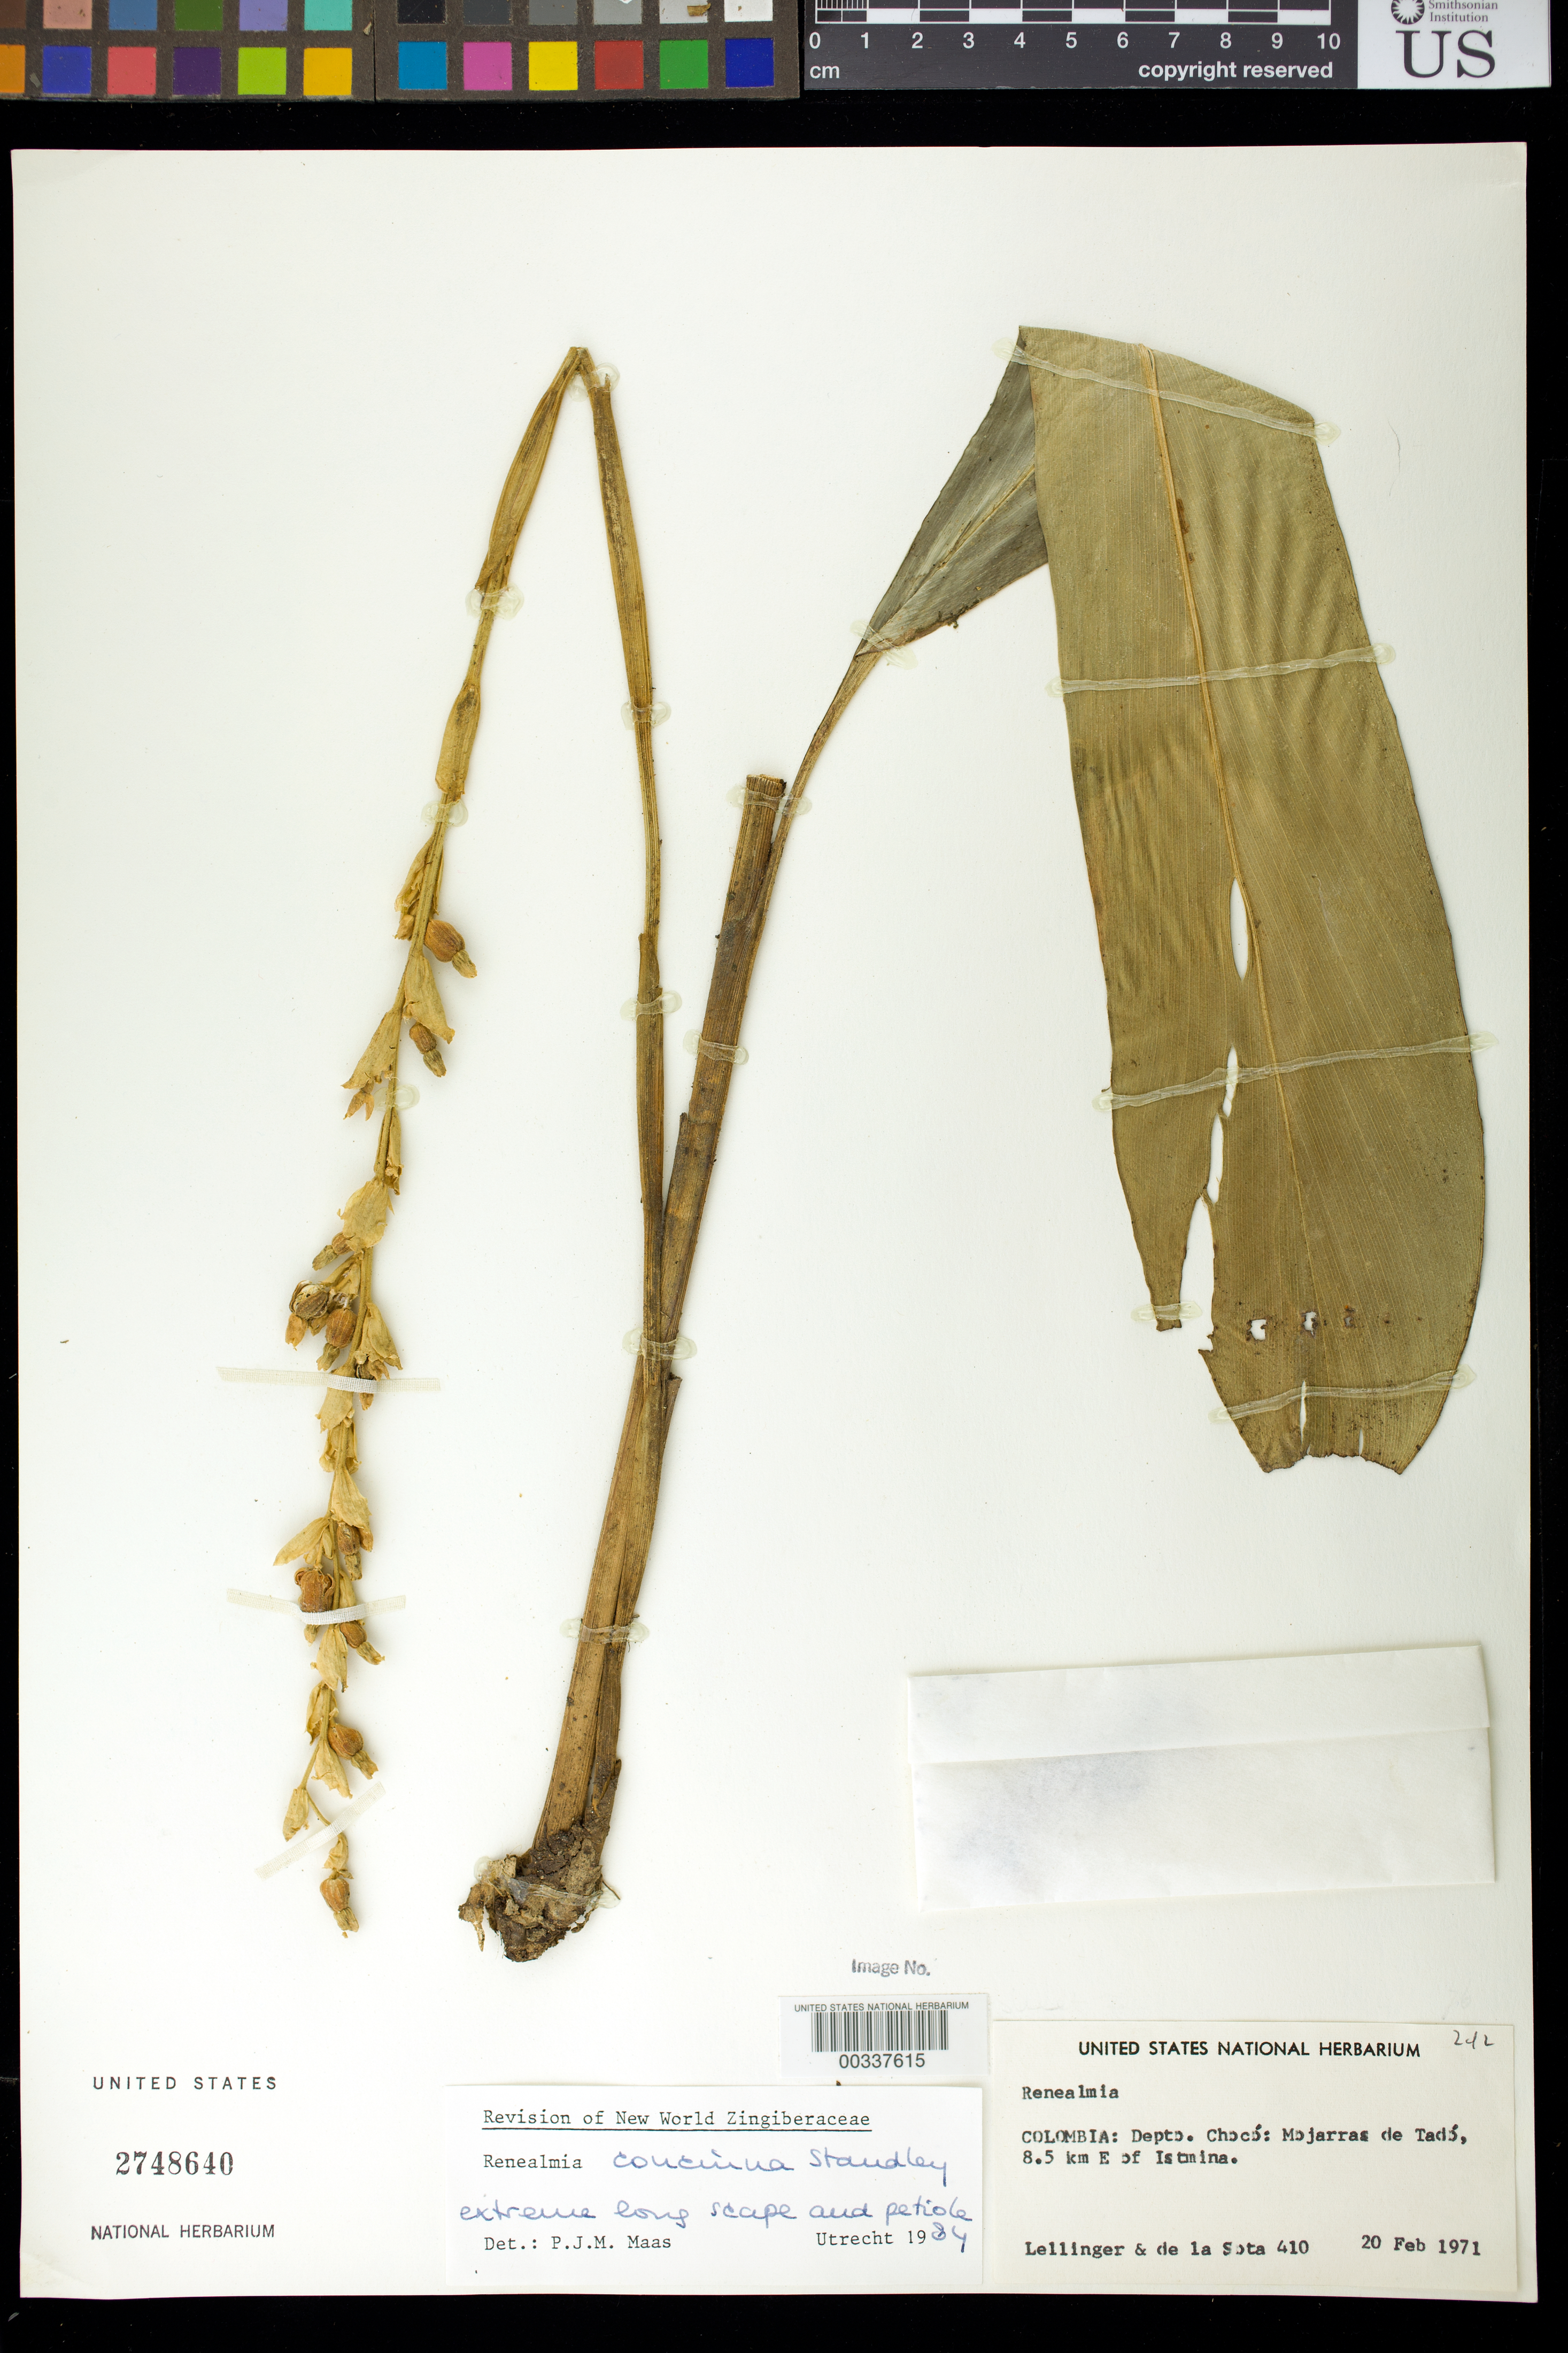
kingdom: Plantae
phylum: Tracheophyta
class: Liliopsida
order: Zingiberales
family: Zingiberaceae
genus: Renealmia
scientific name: Renealmia concinna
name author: Standl.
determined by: Maas, Paul J. M.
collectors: D. B. Lellinger & E. R. de la Sota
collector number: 410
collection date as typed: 20 Feb 1971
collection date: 1971-02-20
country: Colombia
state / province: Chocó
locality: Mojarras de Tado, 8.5 km E of IstMina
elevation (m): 150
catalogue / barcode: US 2748640